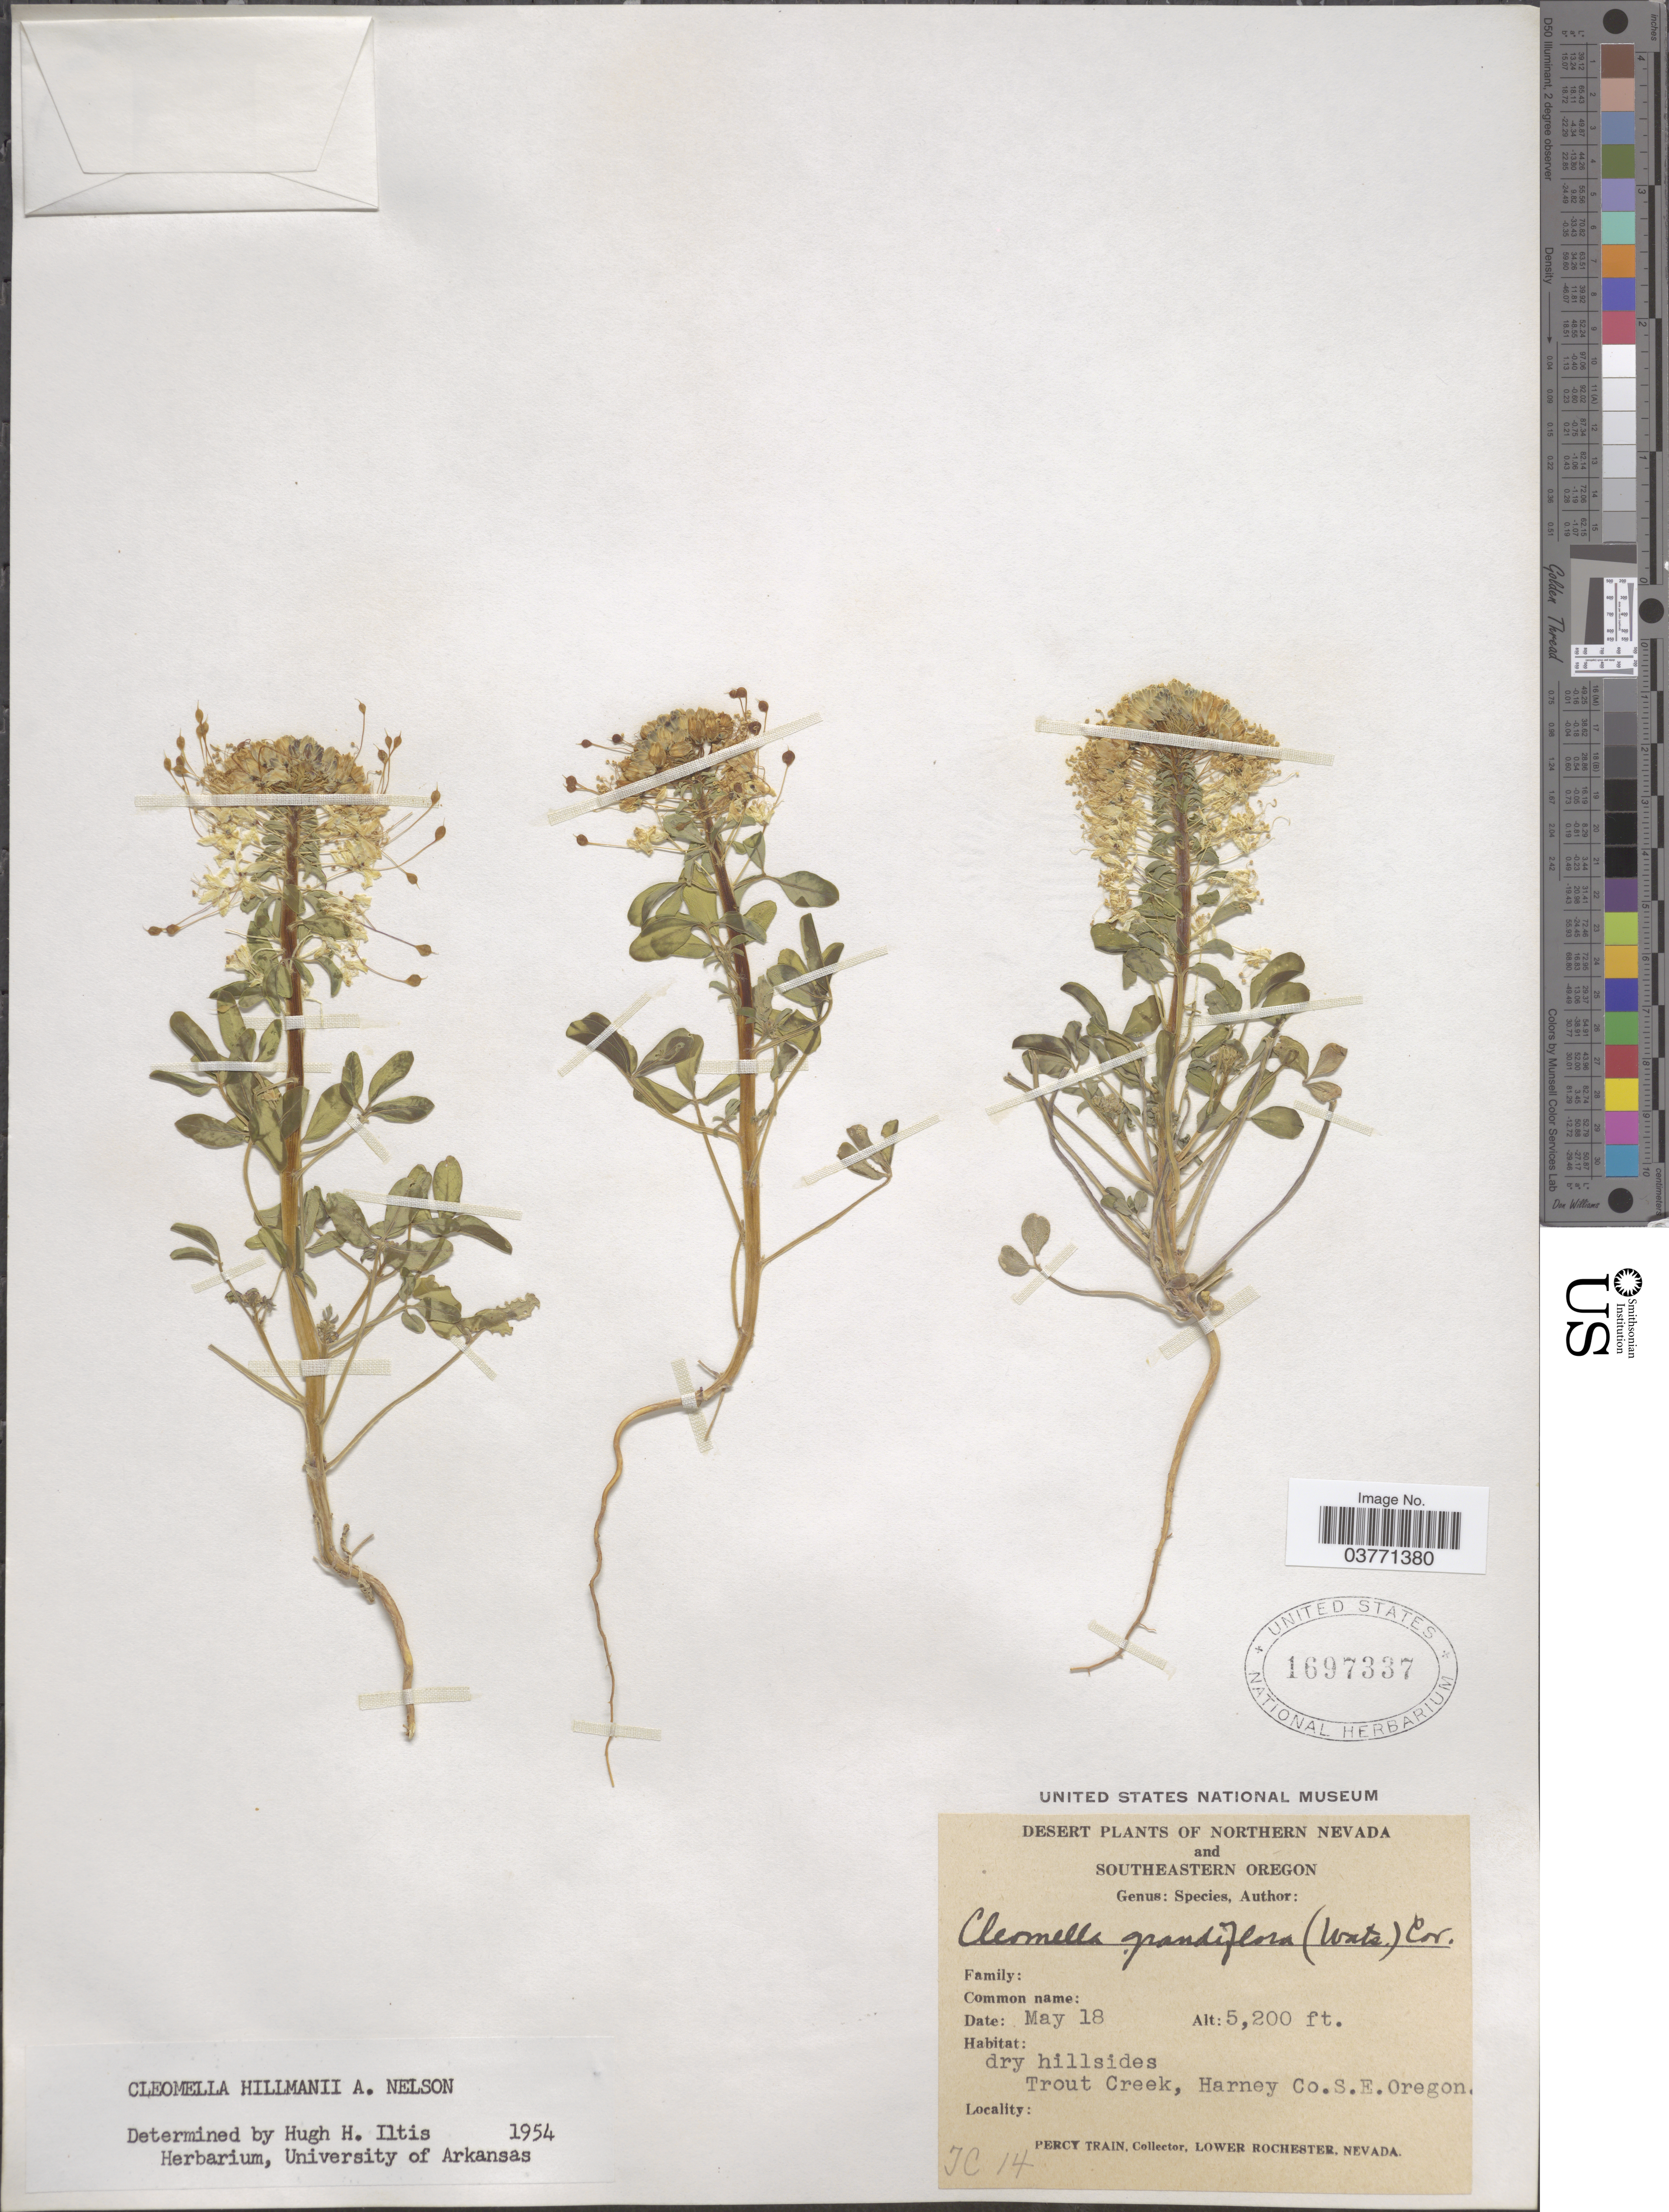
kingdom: Plantae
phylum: Tracheophyta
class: Magnoliopsida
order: Brassicales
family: Cleomaceae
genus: Cleomella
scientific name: Cleomella hillmanii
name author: A. Nelson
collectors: P. Train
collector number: TC14*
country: United States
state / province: Oregon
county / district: Harney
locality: Southeastern Oregon. Trout Creek, Harney Co. S. E. Oregon.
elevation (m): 1585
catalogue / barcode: US 1697337